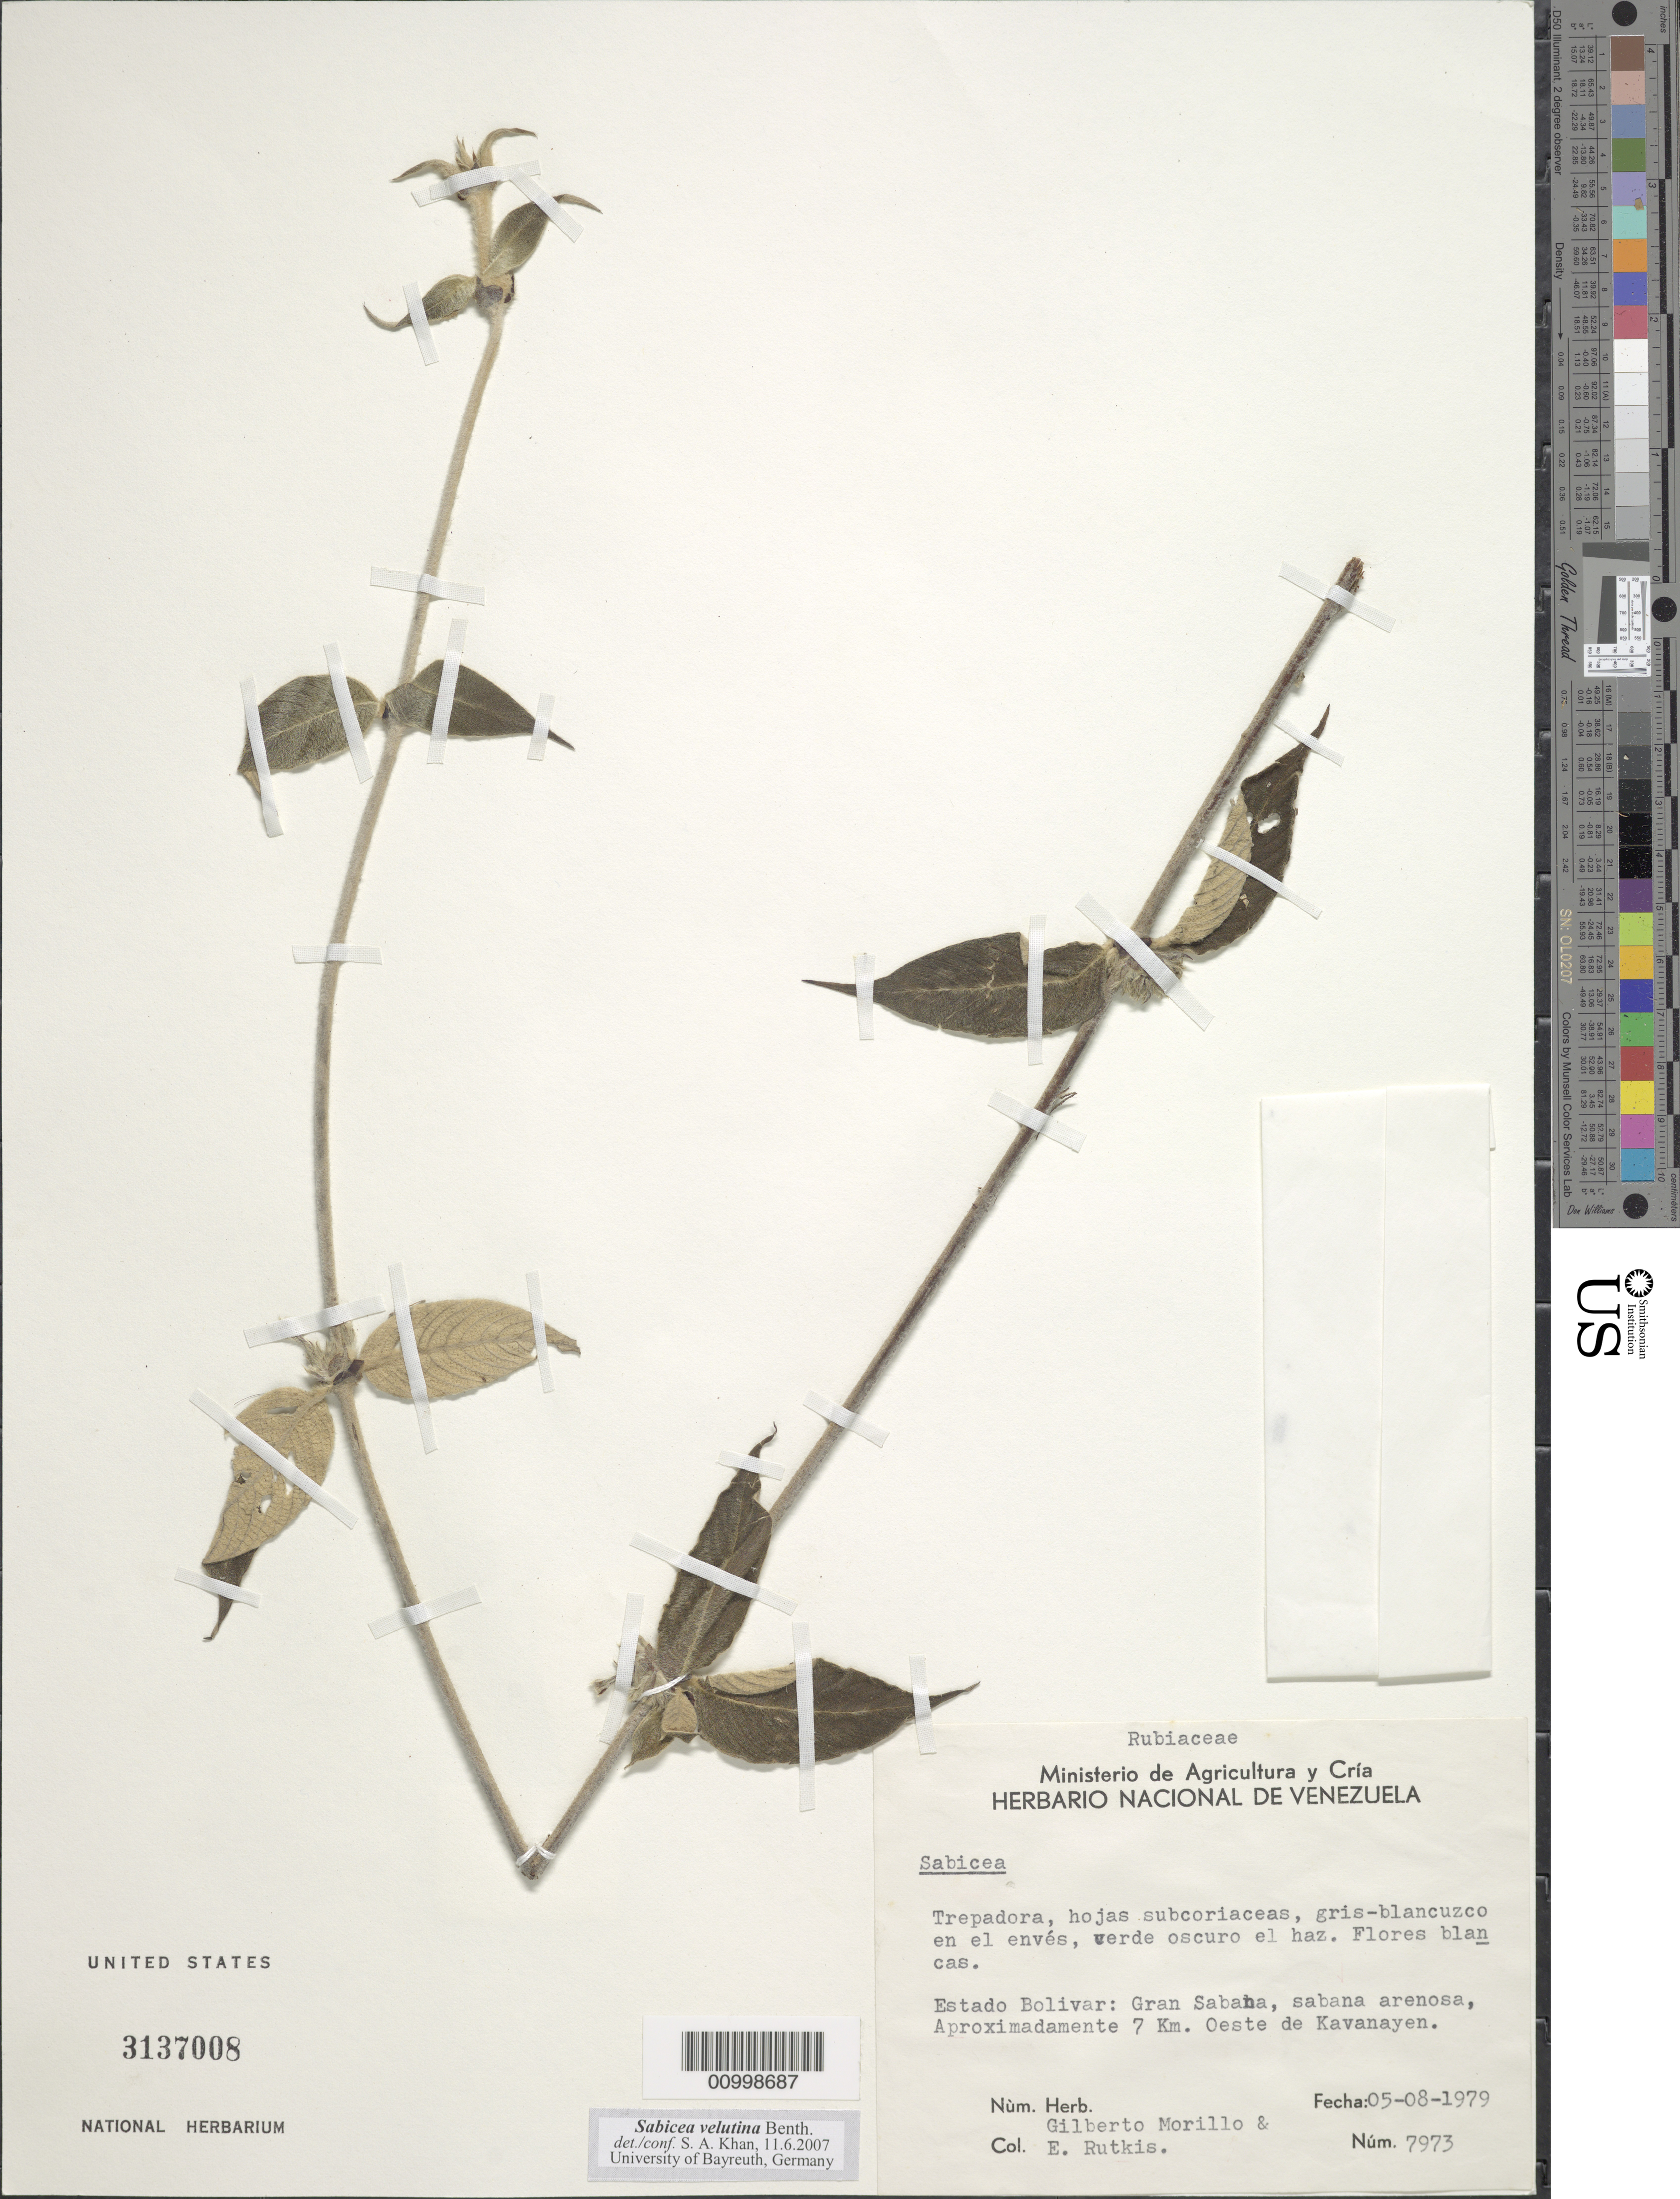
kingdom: Plantae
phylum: Tracheophyta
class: Magnoliopsida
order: Gentianales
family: Rubiaceae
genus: Sabicea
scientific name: Sabicea velutina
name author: Benth.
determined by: Khan, Saleh A.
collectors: G. Morillo & E. Rutkis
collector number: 7973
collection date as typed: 5-Aug-79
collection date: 1979-08-05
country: Venezuela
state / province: Bolívar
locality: Gran Sabana, 7 km W de Kavanayen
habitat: Sabana arenosa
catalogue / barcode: US 3137008